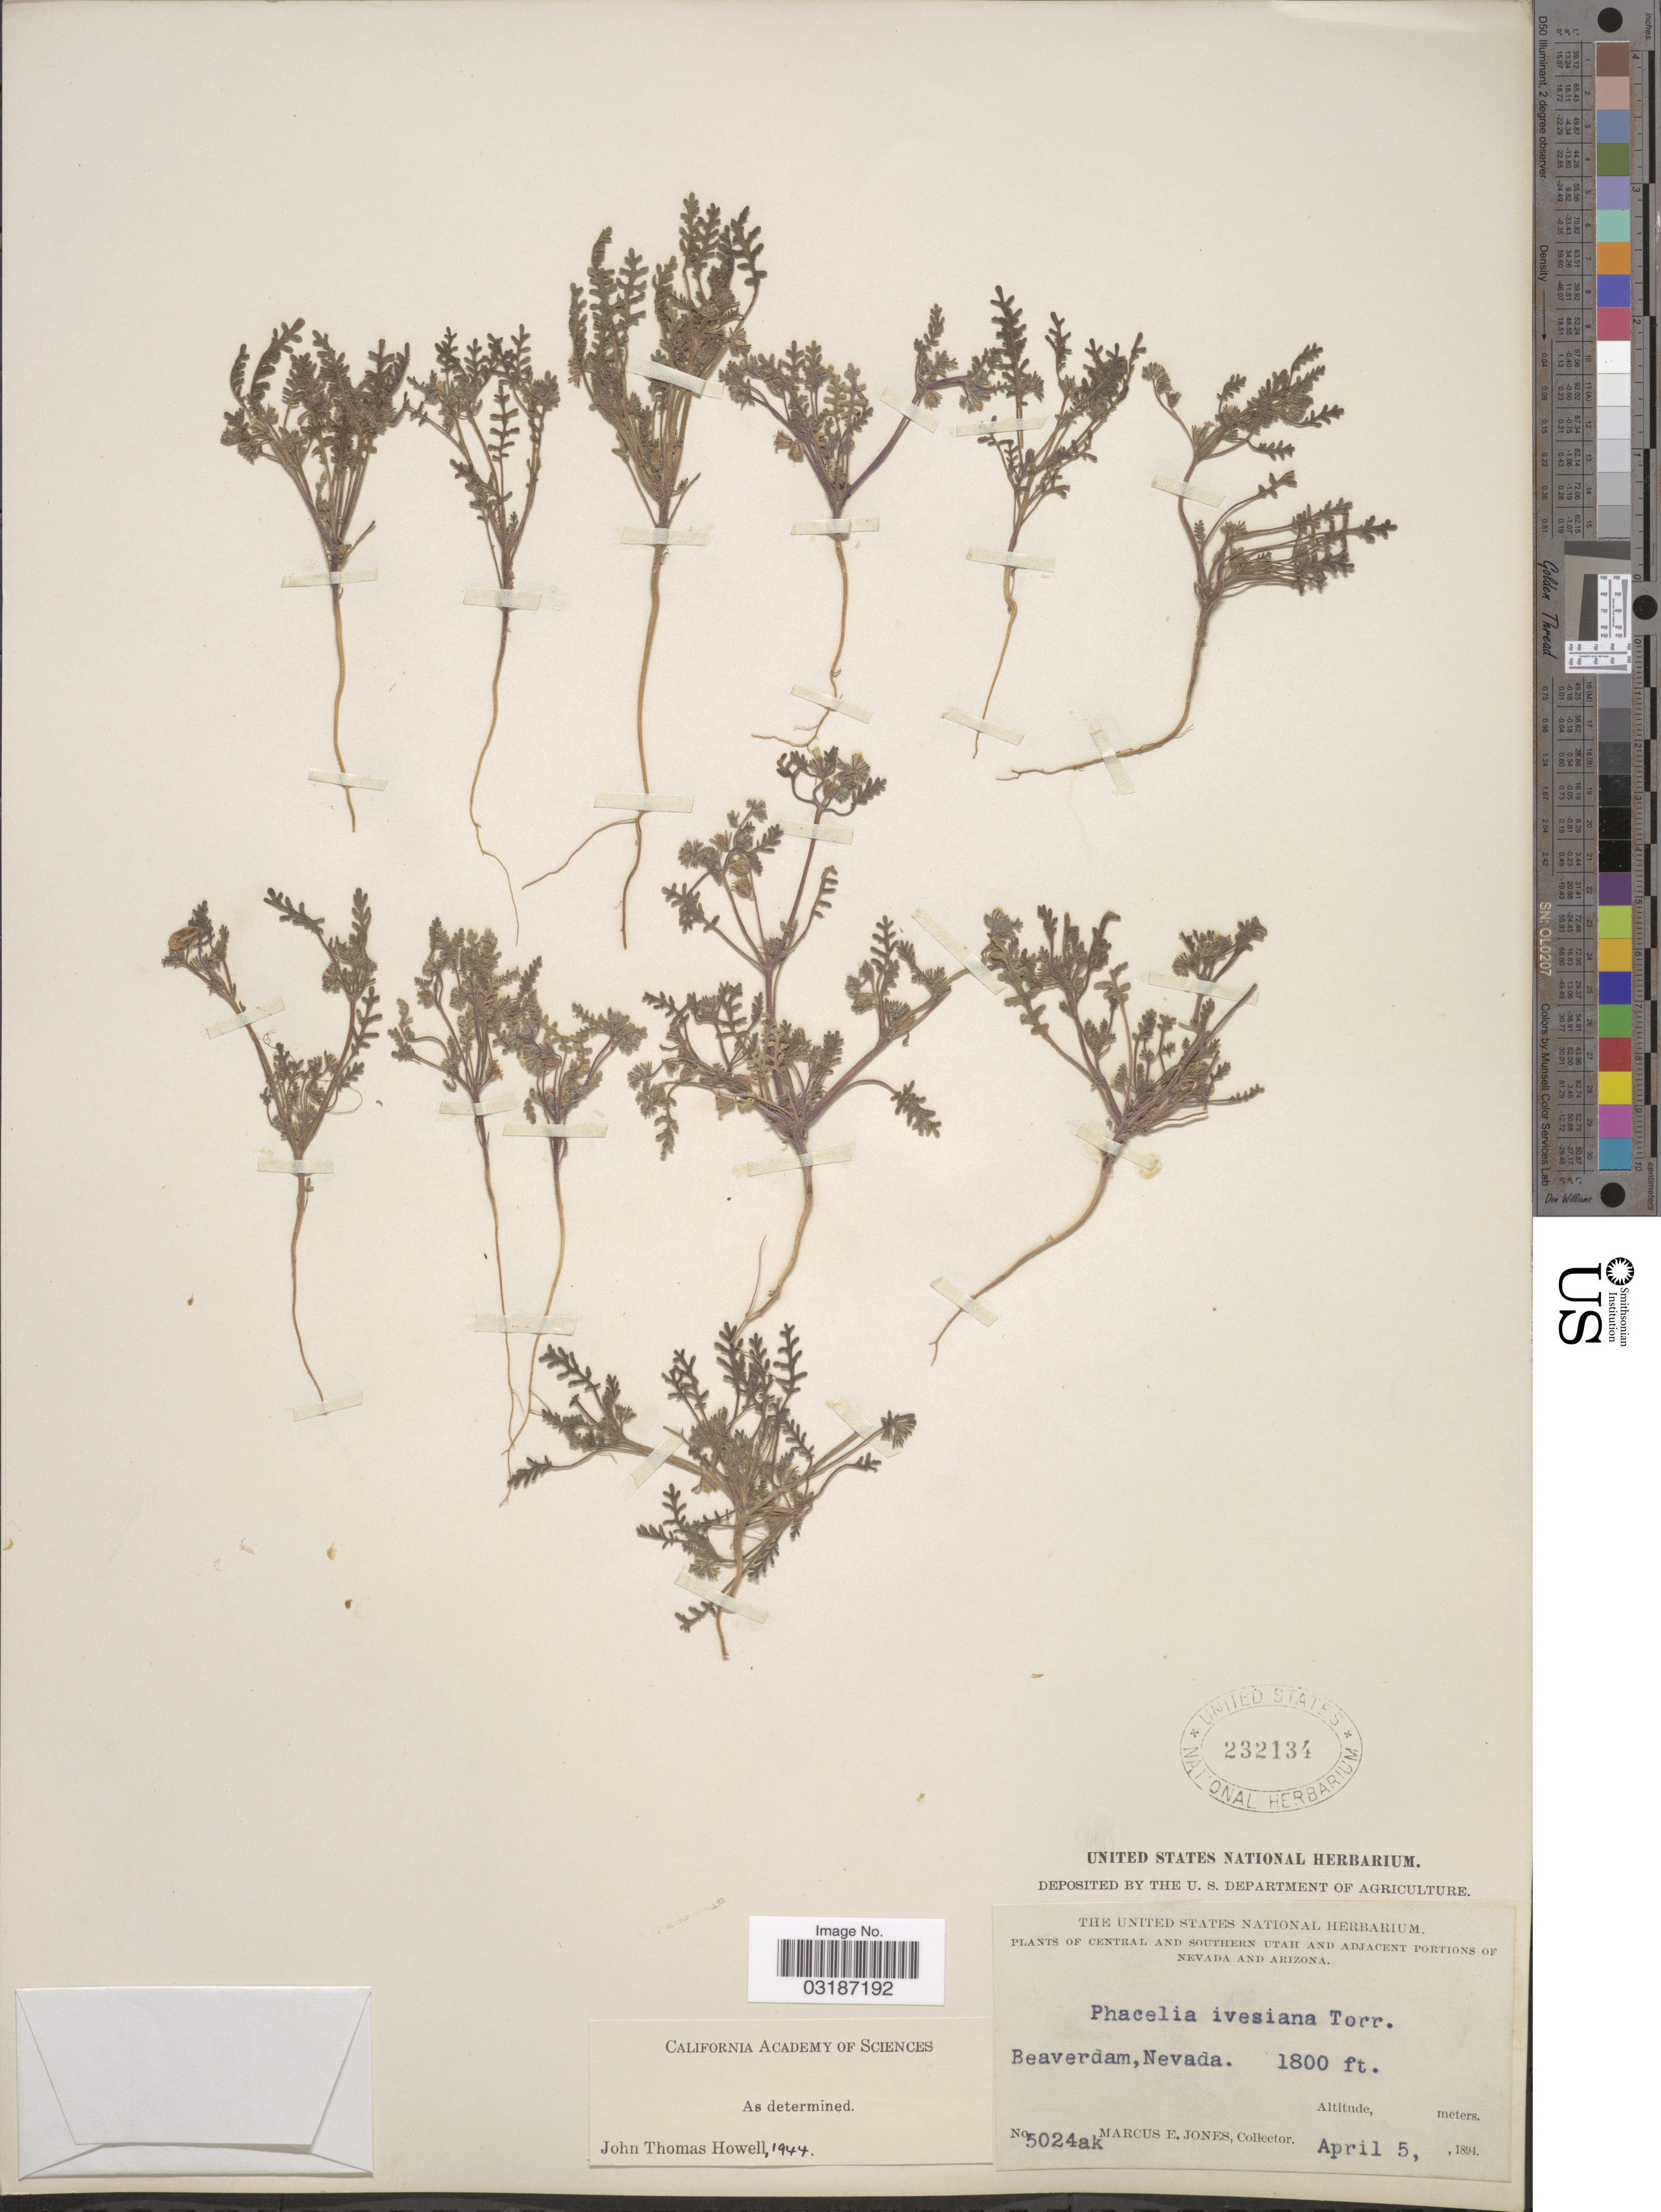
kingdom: Plantae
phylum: Tracheophyta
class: Magnoliopsida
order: Boraginales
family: Hydrophyllaceae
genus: Phacelia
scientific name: Phacelia ivesiana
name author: Torr.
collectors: M. E. Jones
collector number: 5024ak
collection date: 1894-04-05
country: United States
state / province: Nevada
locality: Beaverdam, Adjacent portions of Nevada.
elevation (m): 549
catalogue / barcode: US 232134